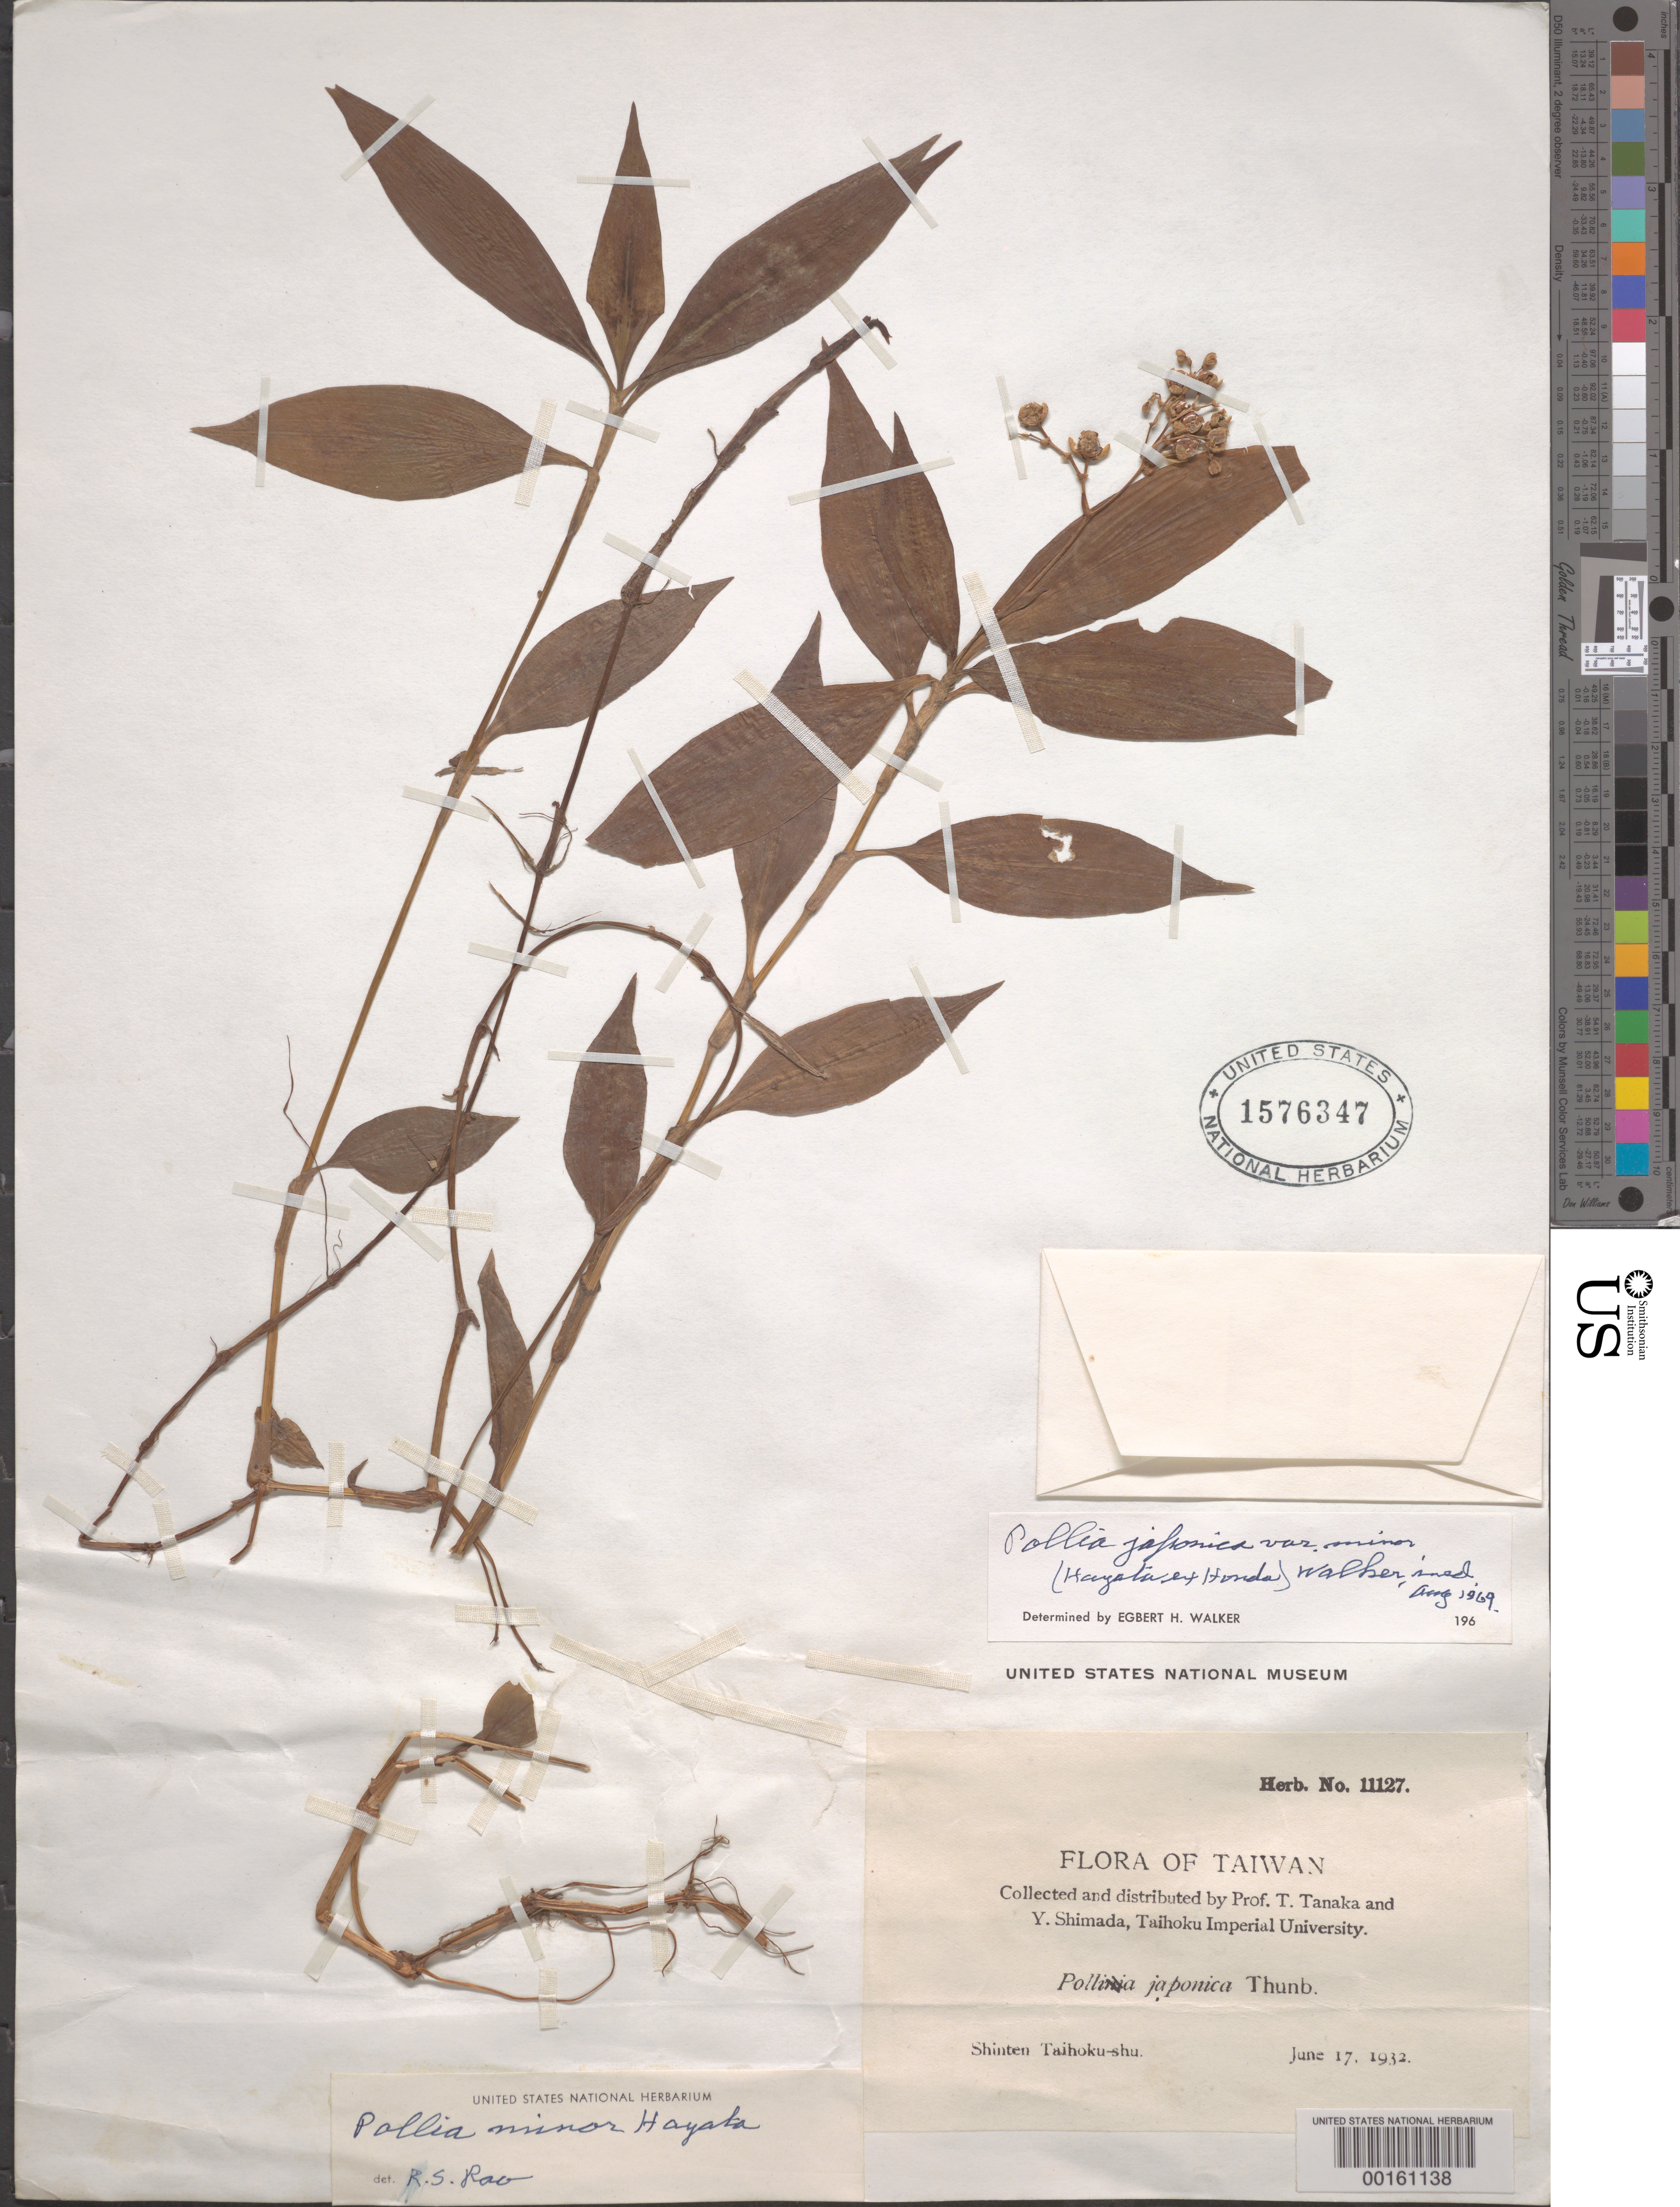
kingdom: Plantae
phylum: Tracheophyta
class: Liliopsida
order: Commelinales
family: Commelinaceae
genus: Pollia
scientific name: Pollia minor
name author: Honda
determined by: Rao, R. S.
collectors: T. Tanaka & Y. Shimada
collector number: Herb. No. 11127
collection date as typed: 17 Jun 1932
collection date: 1932-06-17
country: Taiwan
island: Taiwan [Formosa]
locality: Shinten taihoku-shu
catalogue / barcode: US 1576347